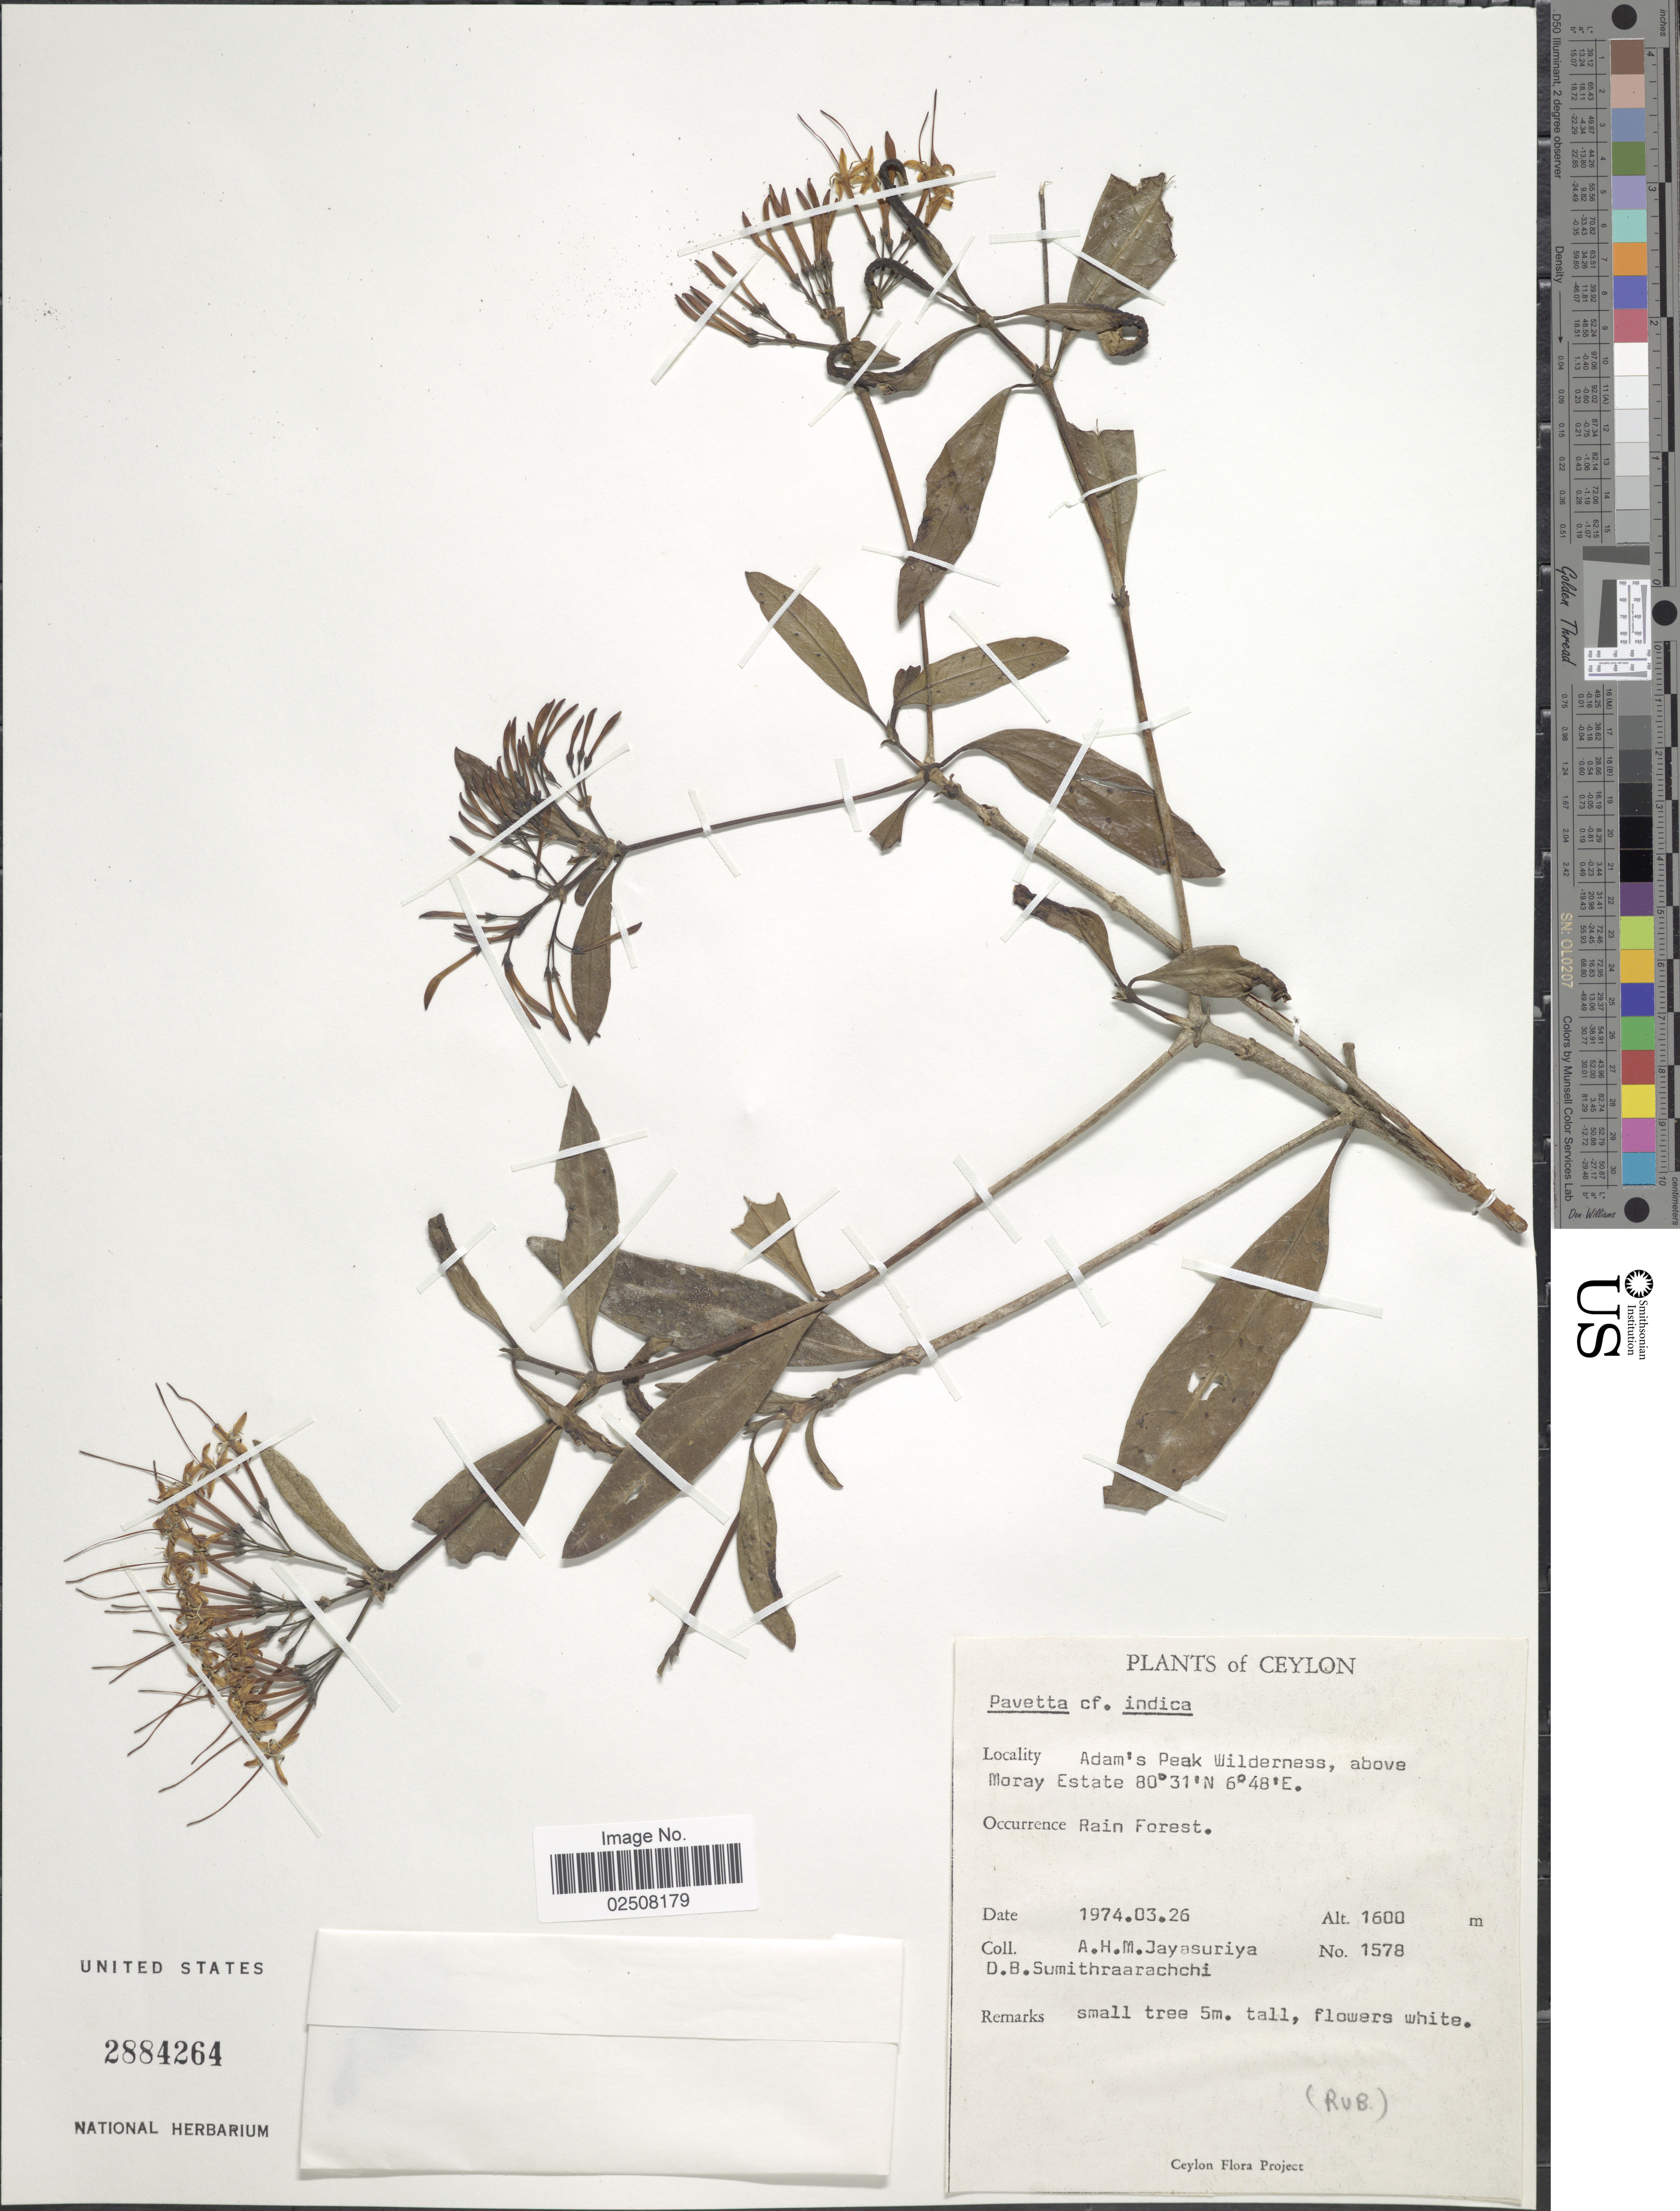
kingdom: Plantae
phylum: Tracheophyta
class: Magnoliopsida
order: Gentianales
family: Rubiaceae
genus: Pavetta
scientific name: Pavetta indica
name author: L.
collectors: A. H. Jayasuriya & B. Sumithraarachchi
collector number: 1578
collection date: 1974-03-26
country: Sri Lanka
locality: Ceylon, Adam's Peak Wilderness, above Moray Estate, Rain forest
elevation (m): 1600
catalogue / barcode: US 2884264